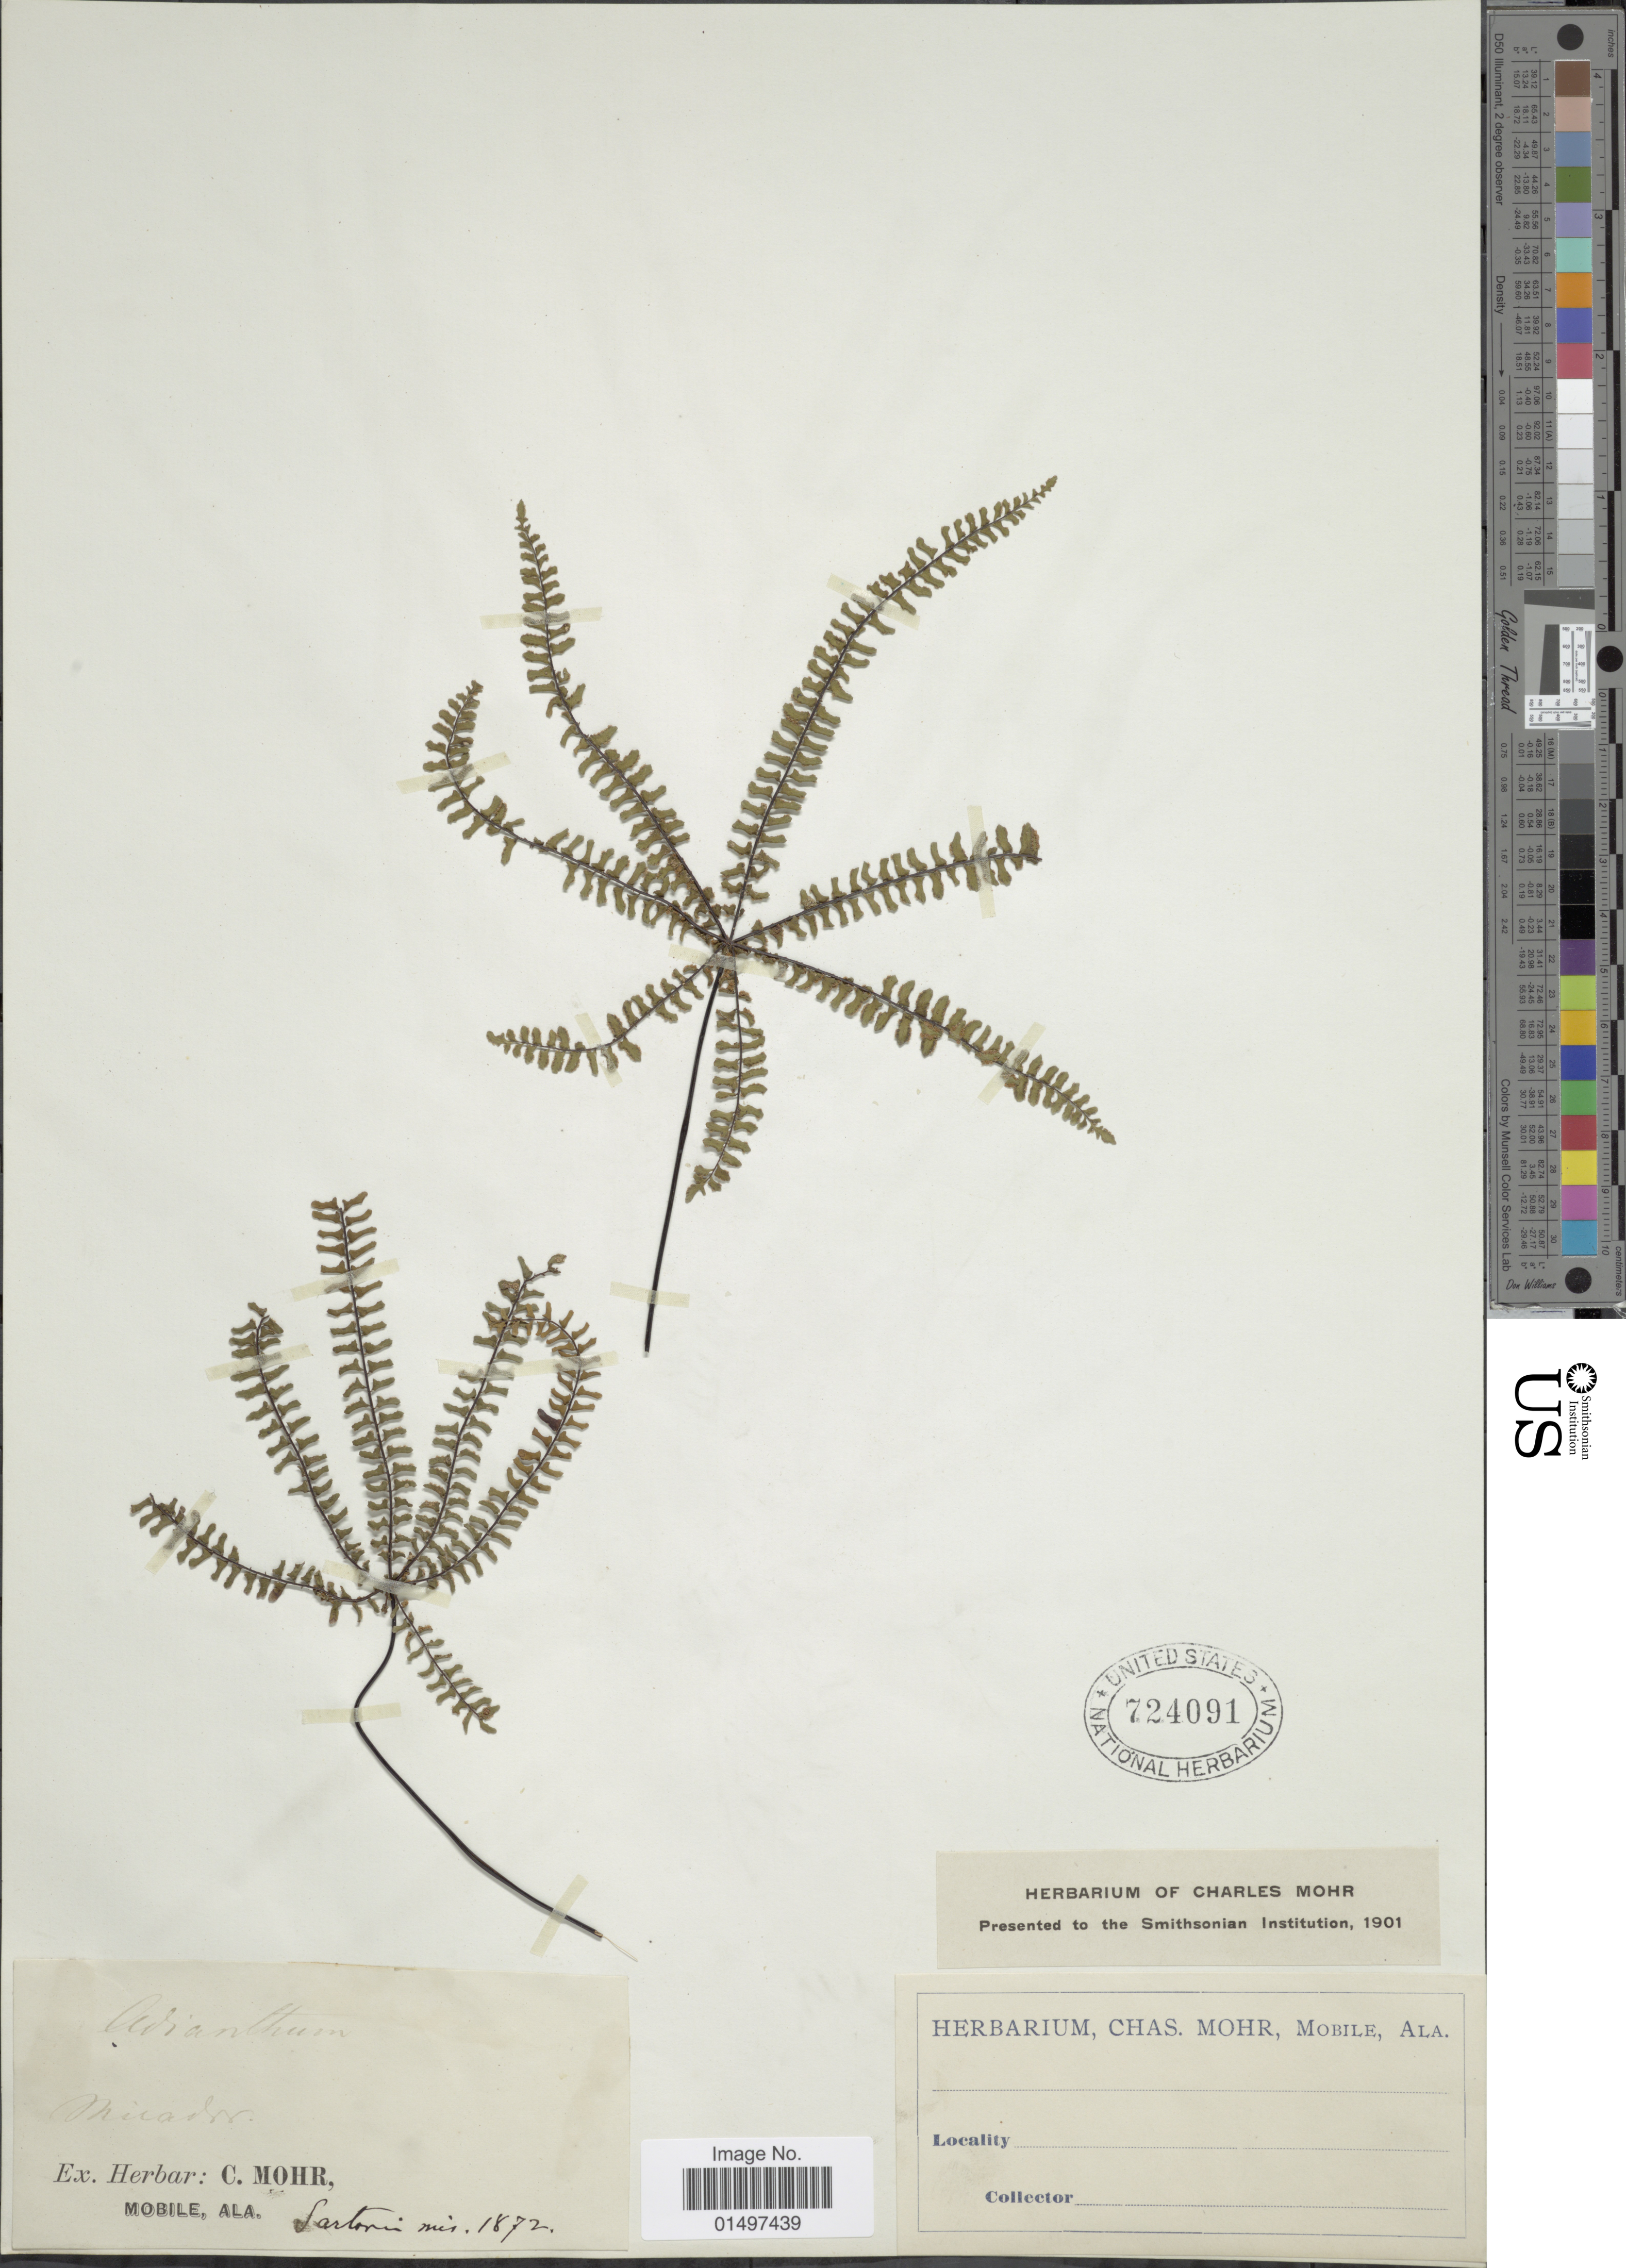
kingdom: Plantae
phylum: Tracheophyta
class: Polypodiopsida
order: Polypodiales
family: Pteridaceae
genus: Adiantopsis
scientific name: Adiantopsis radiata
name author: (L.) Fée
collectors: ex herb. C. Mohr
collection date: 1872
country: United States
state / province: Alabama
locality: Mobile, Ala.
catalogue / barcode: US 724091